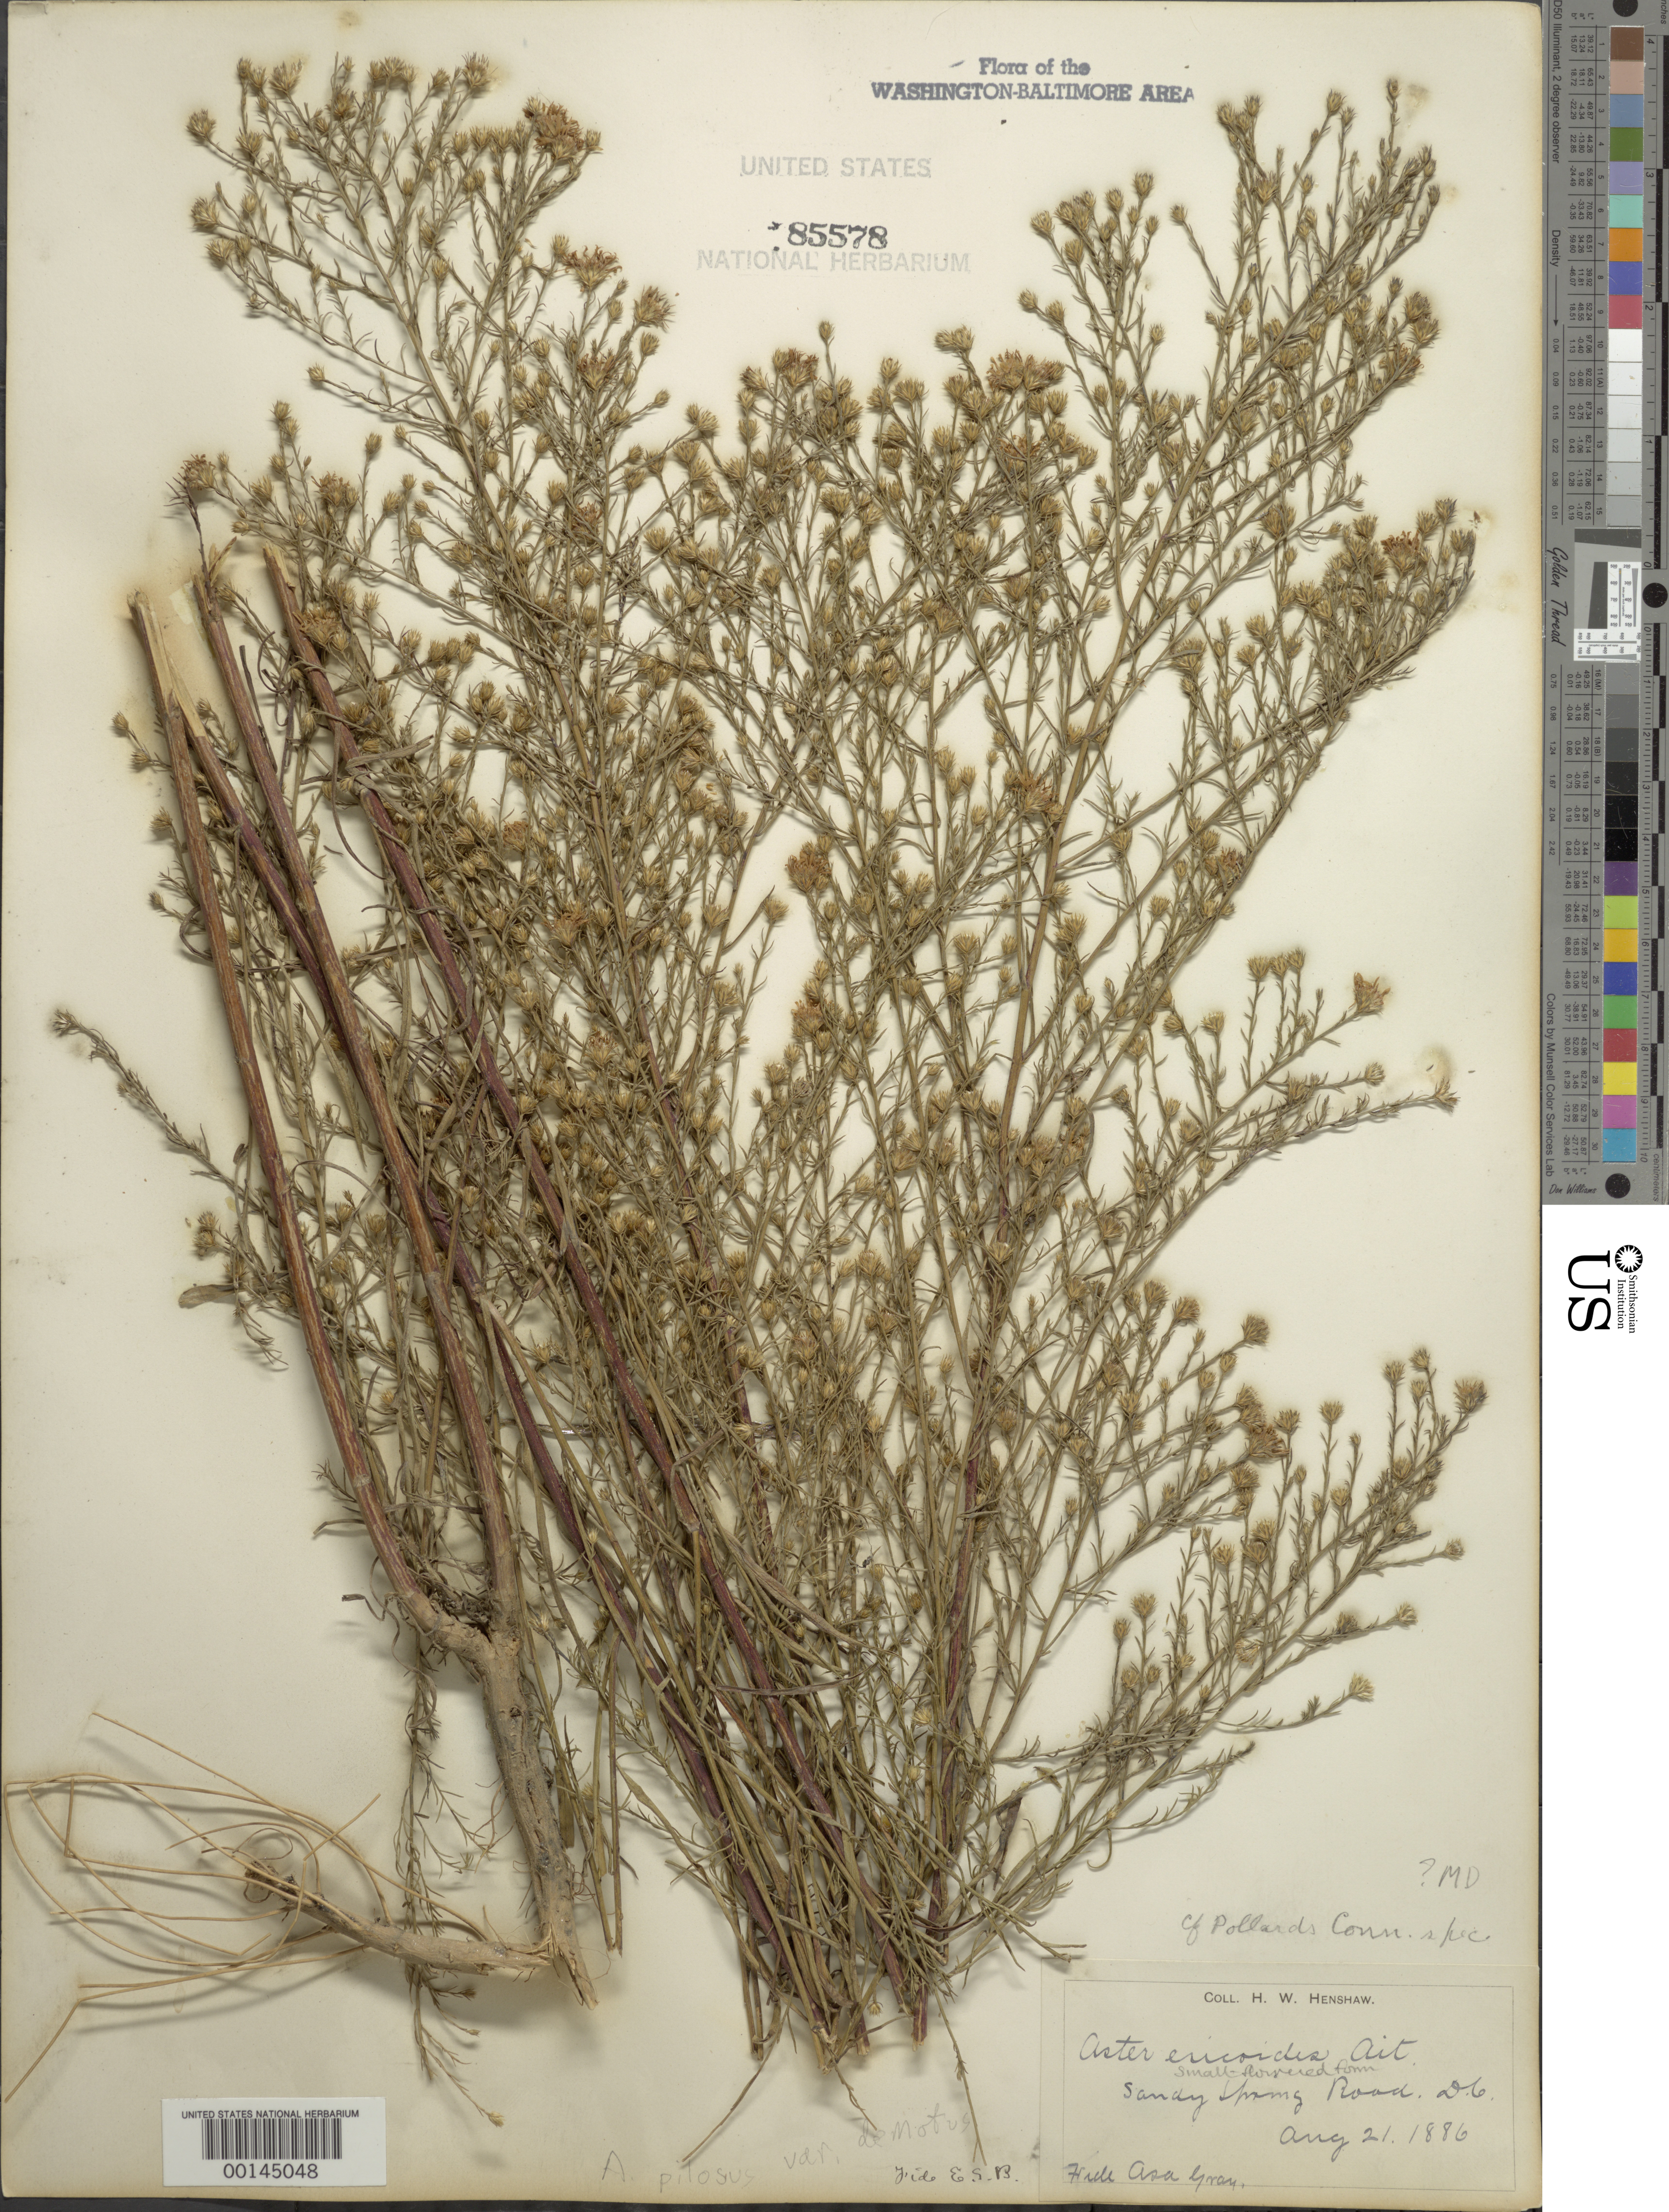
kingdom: Plantae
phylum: Tracheophyta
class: Magnoliopsida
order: Asterales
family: Asteraceae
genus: Symphyotrichum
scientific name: Symphyotrichum pilosum var. pringlei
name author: (A. Gray) G.L. Nesom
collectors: H. Henshaw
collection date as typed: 21 Aug 1886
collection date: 1886-08-21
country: United States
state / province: District of Columbia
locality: Sandy Spring Road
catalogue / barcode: US 85578